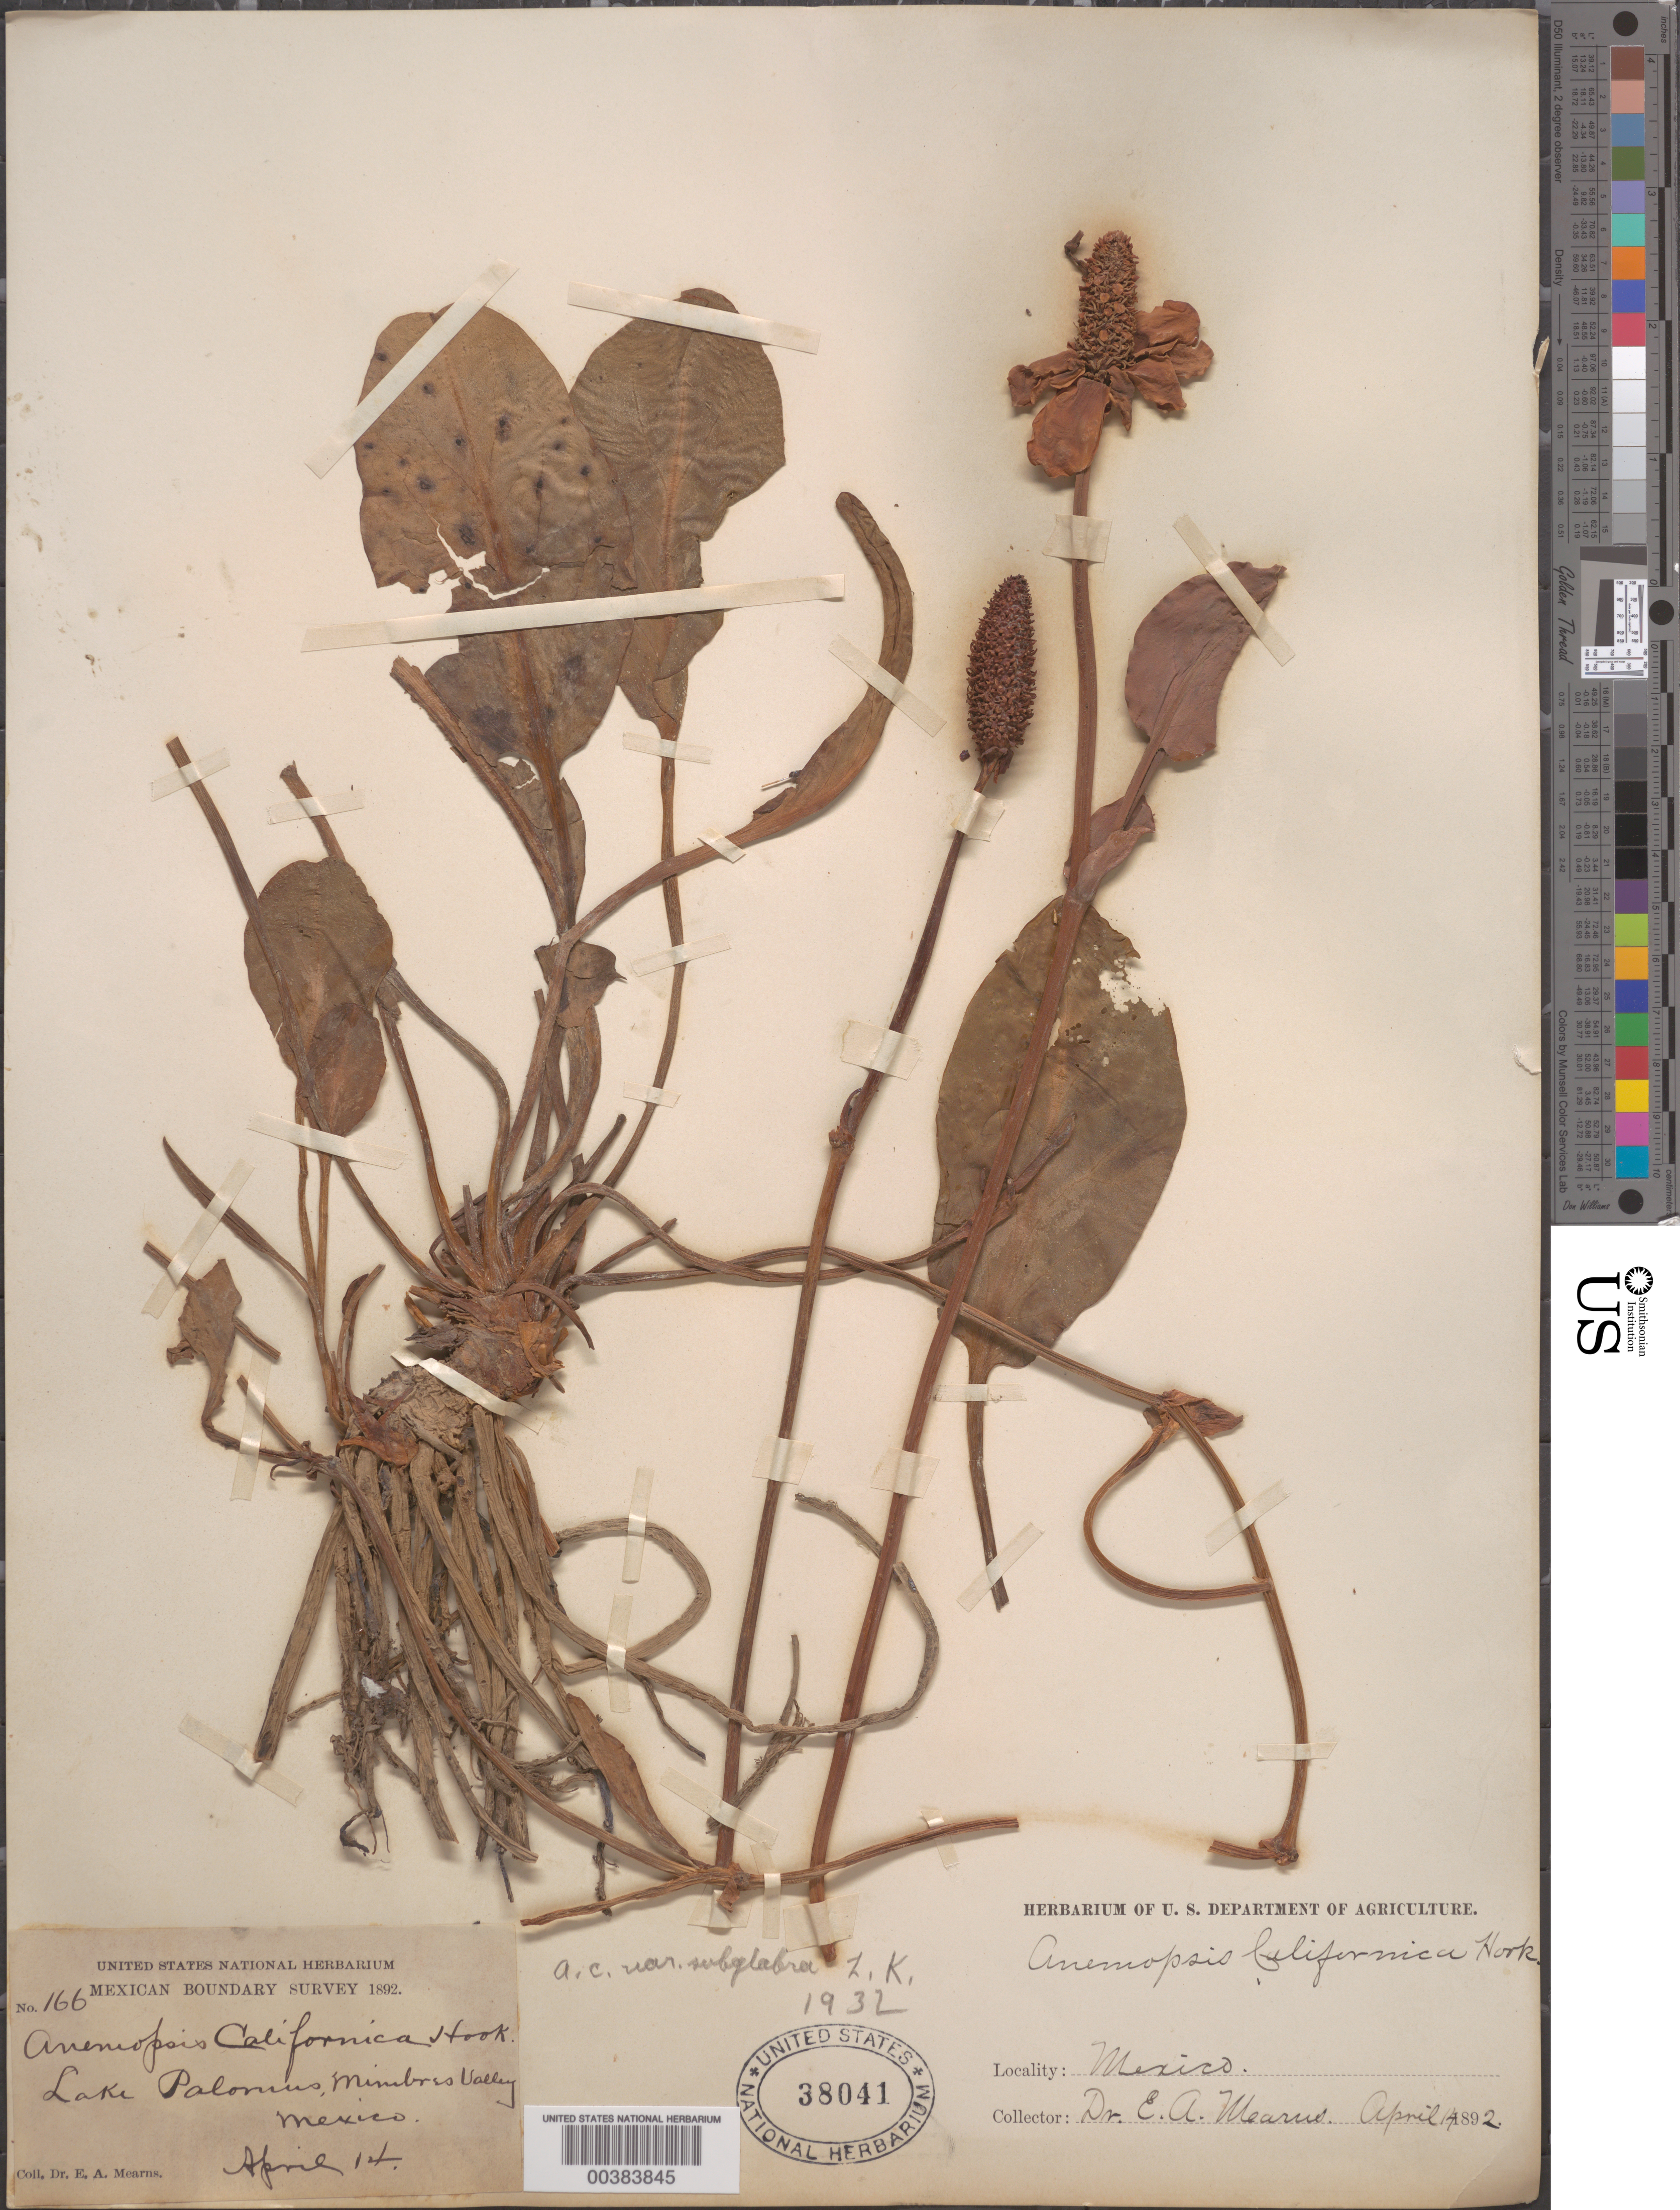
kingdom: Plantae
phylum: Tracheophyta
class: Magnoliopsida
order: Piperales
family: Saururaceae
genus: Anemopsis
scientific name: Anemopsis californica var. subglabra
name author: Kelso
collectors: E. A. Mearns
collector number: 166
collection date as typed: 14 Apr 1892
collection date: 1892-04-14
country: Mexico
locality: Lake palomus, mimbres valley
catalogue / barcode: US 38041